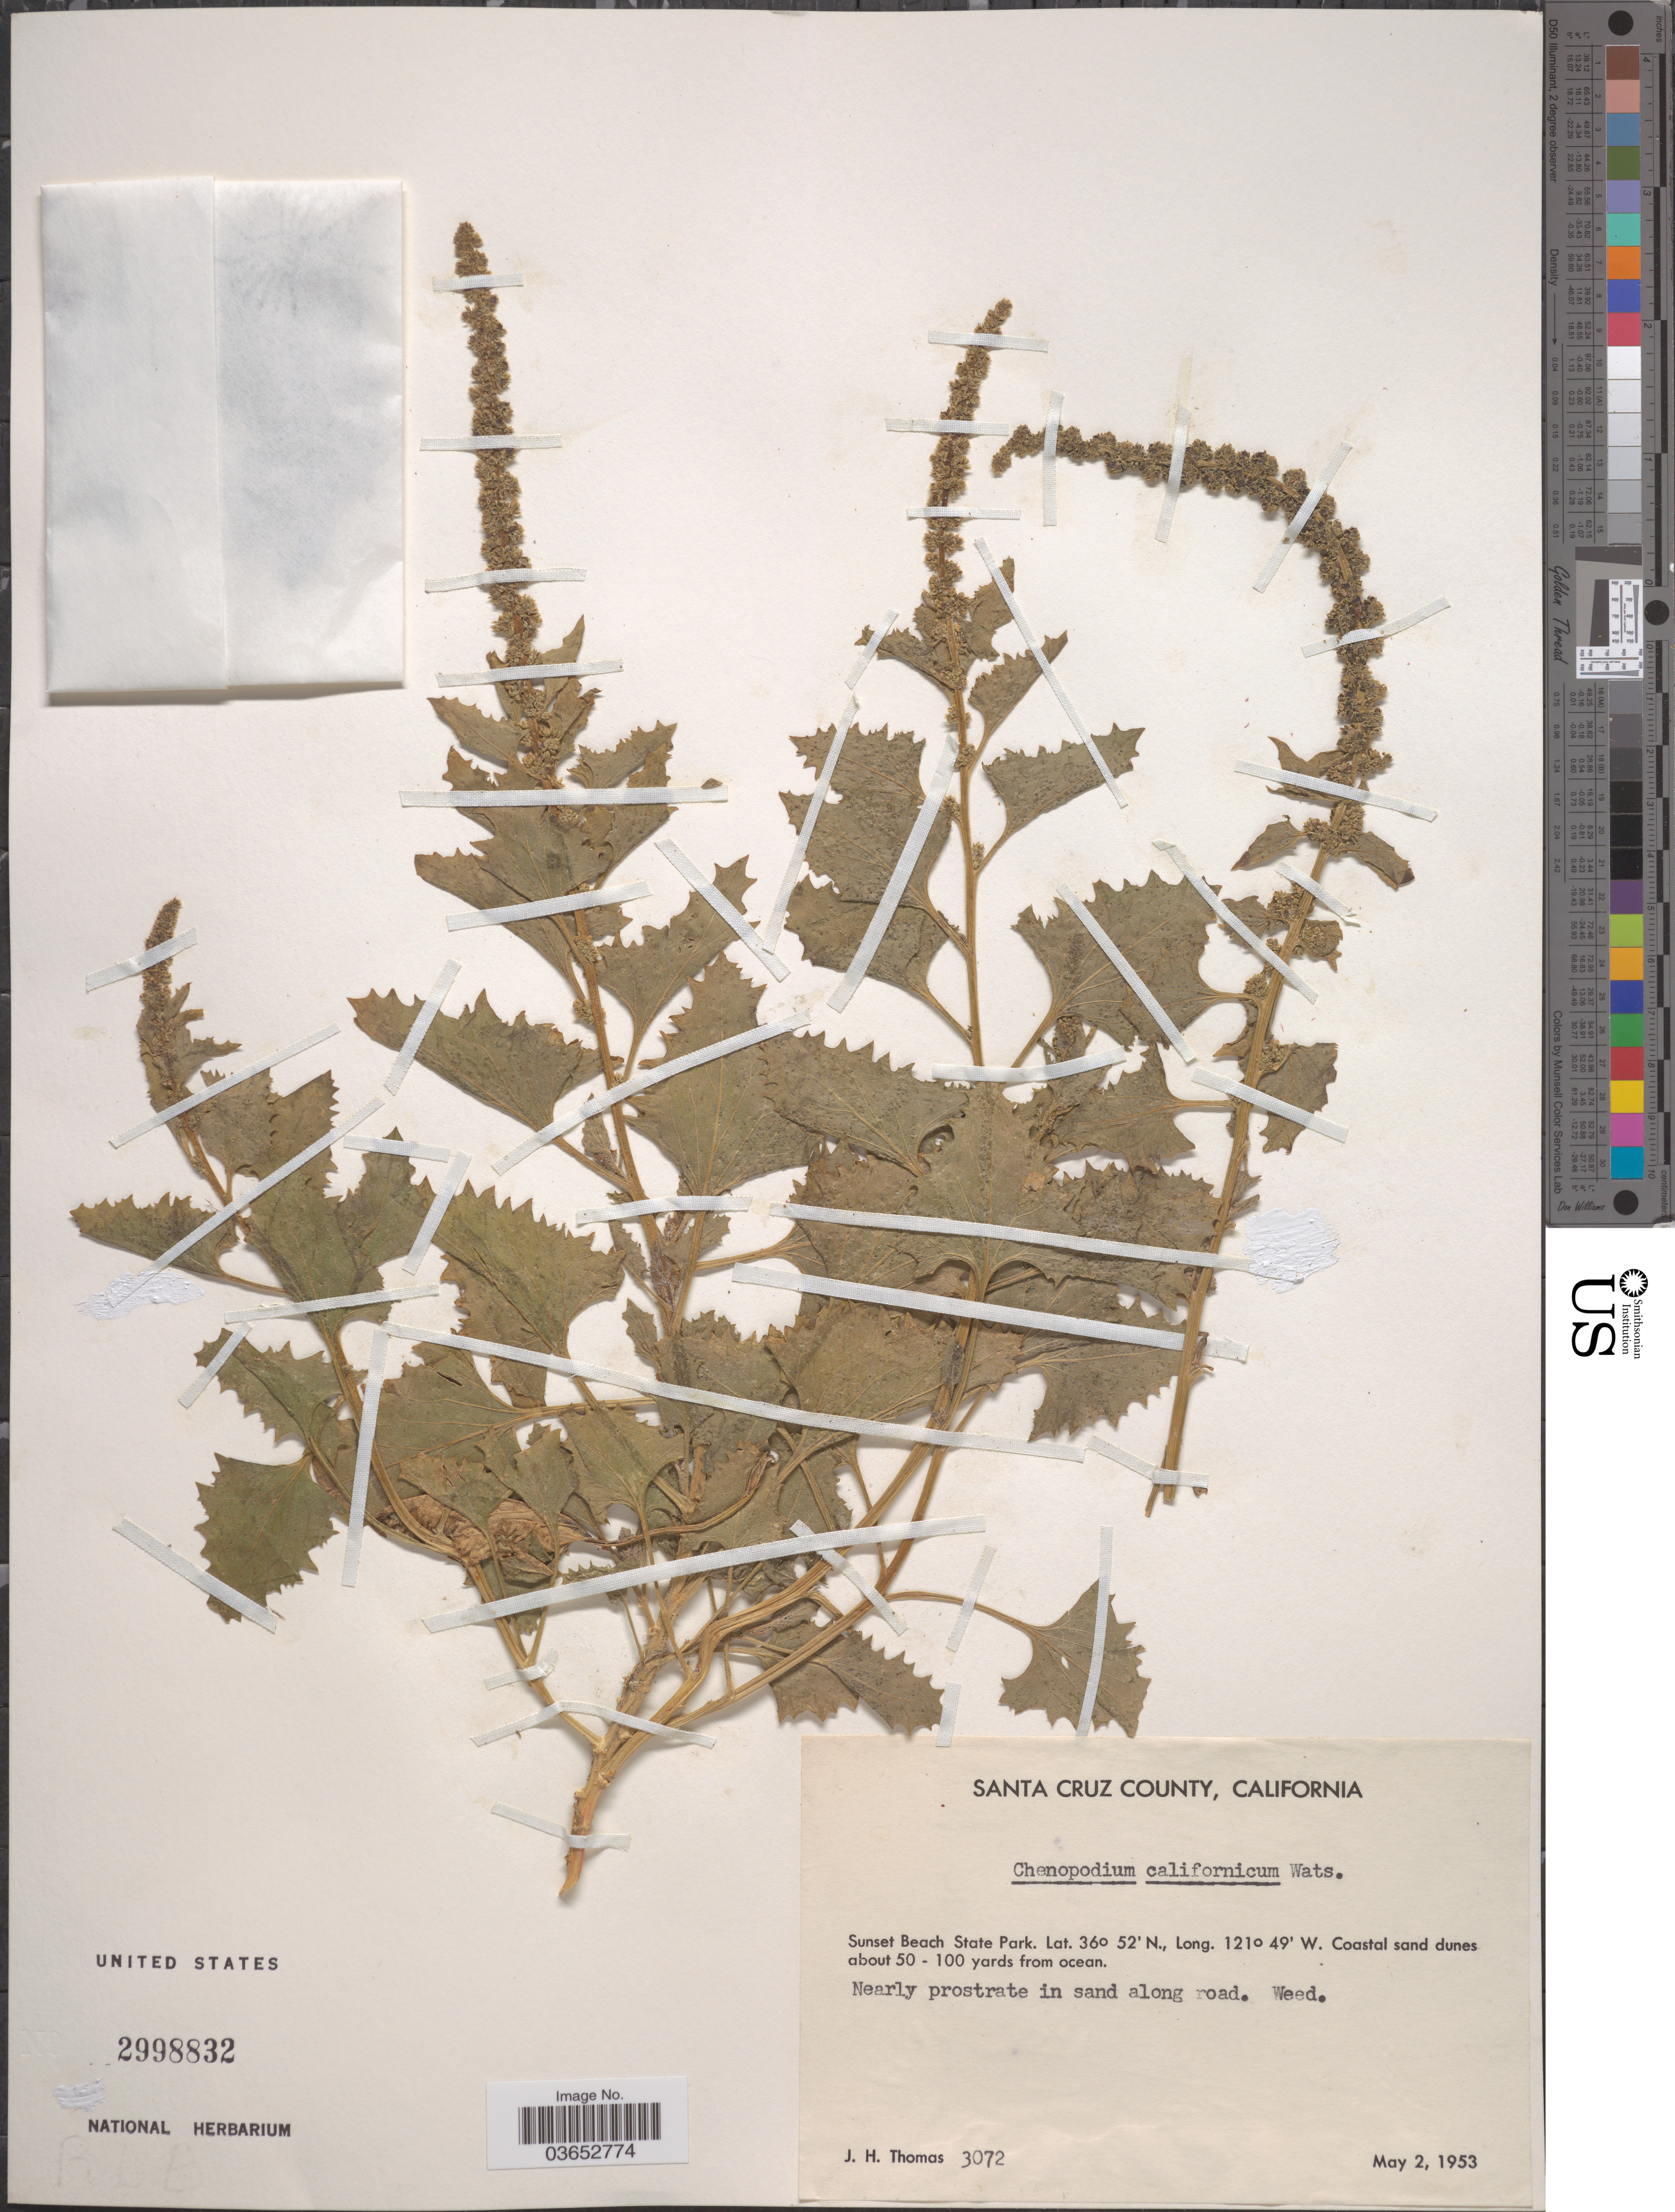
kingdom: Plantae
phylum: Tracheophyta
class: Magnoliopsida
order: Caryophyllales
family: Amaranthaceae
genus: Chenopodium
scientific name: Chenopodium californicum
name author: S. Watson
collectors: J. H. Thomas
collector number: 3072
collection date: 1953-05-02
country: United States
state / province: California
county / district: Santa Cruz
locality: Santa Cruz County. Sunset Beach State Park.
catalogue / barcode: US 2998832